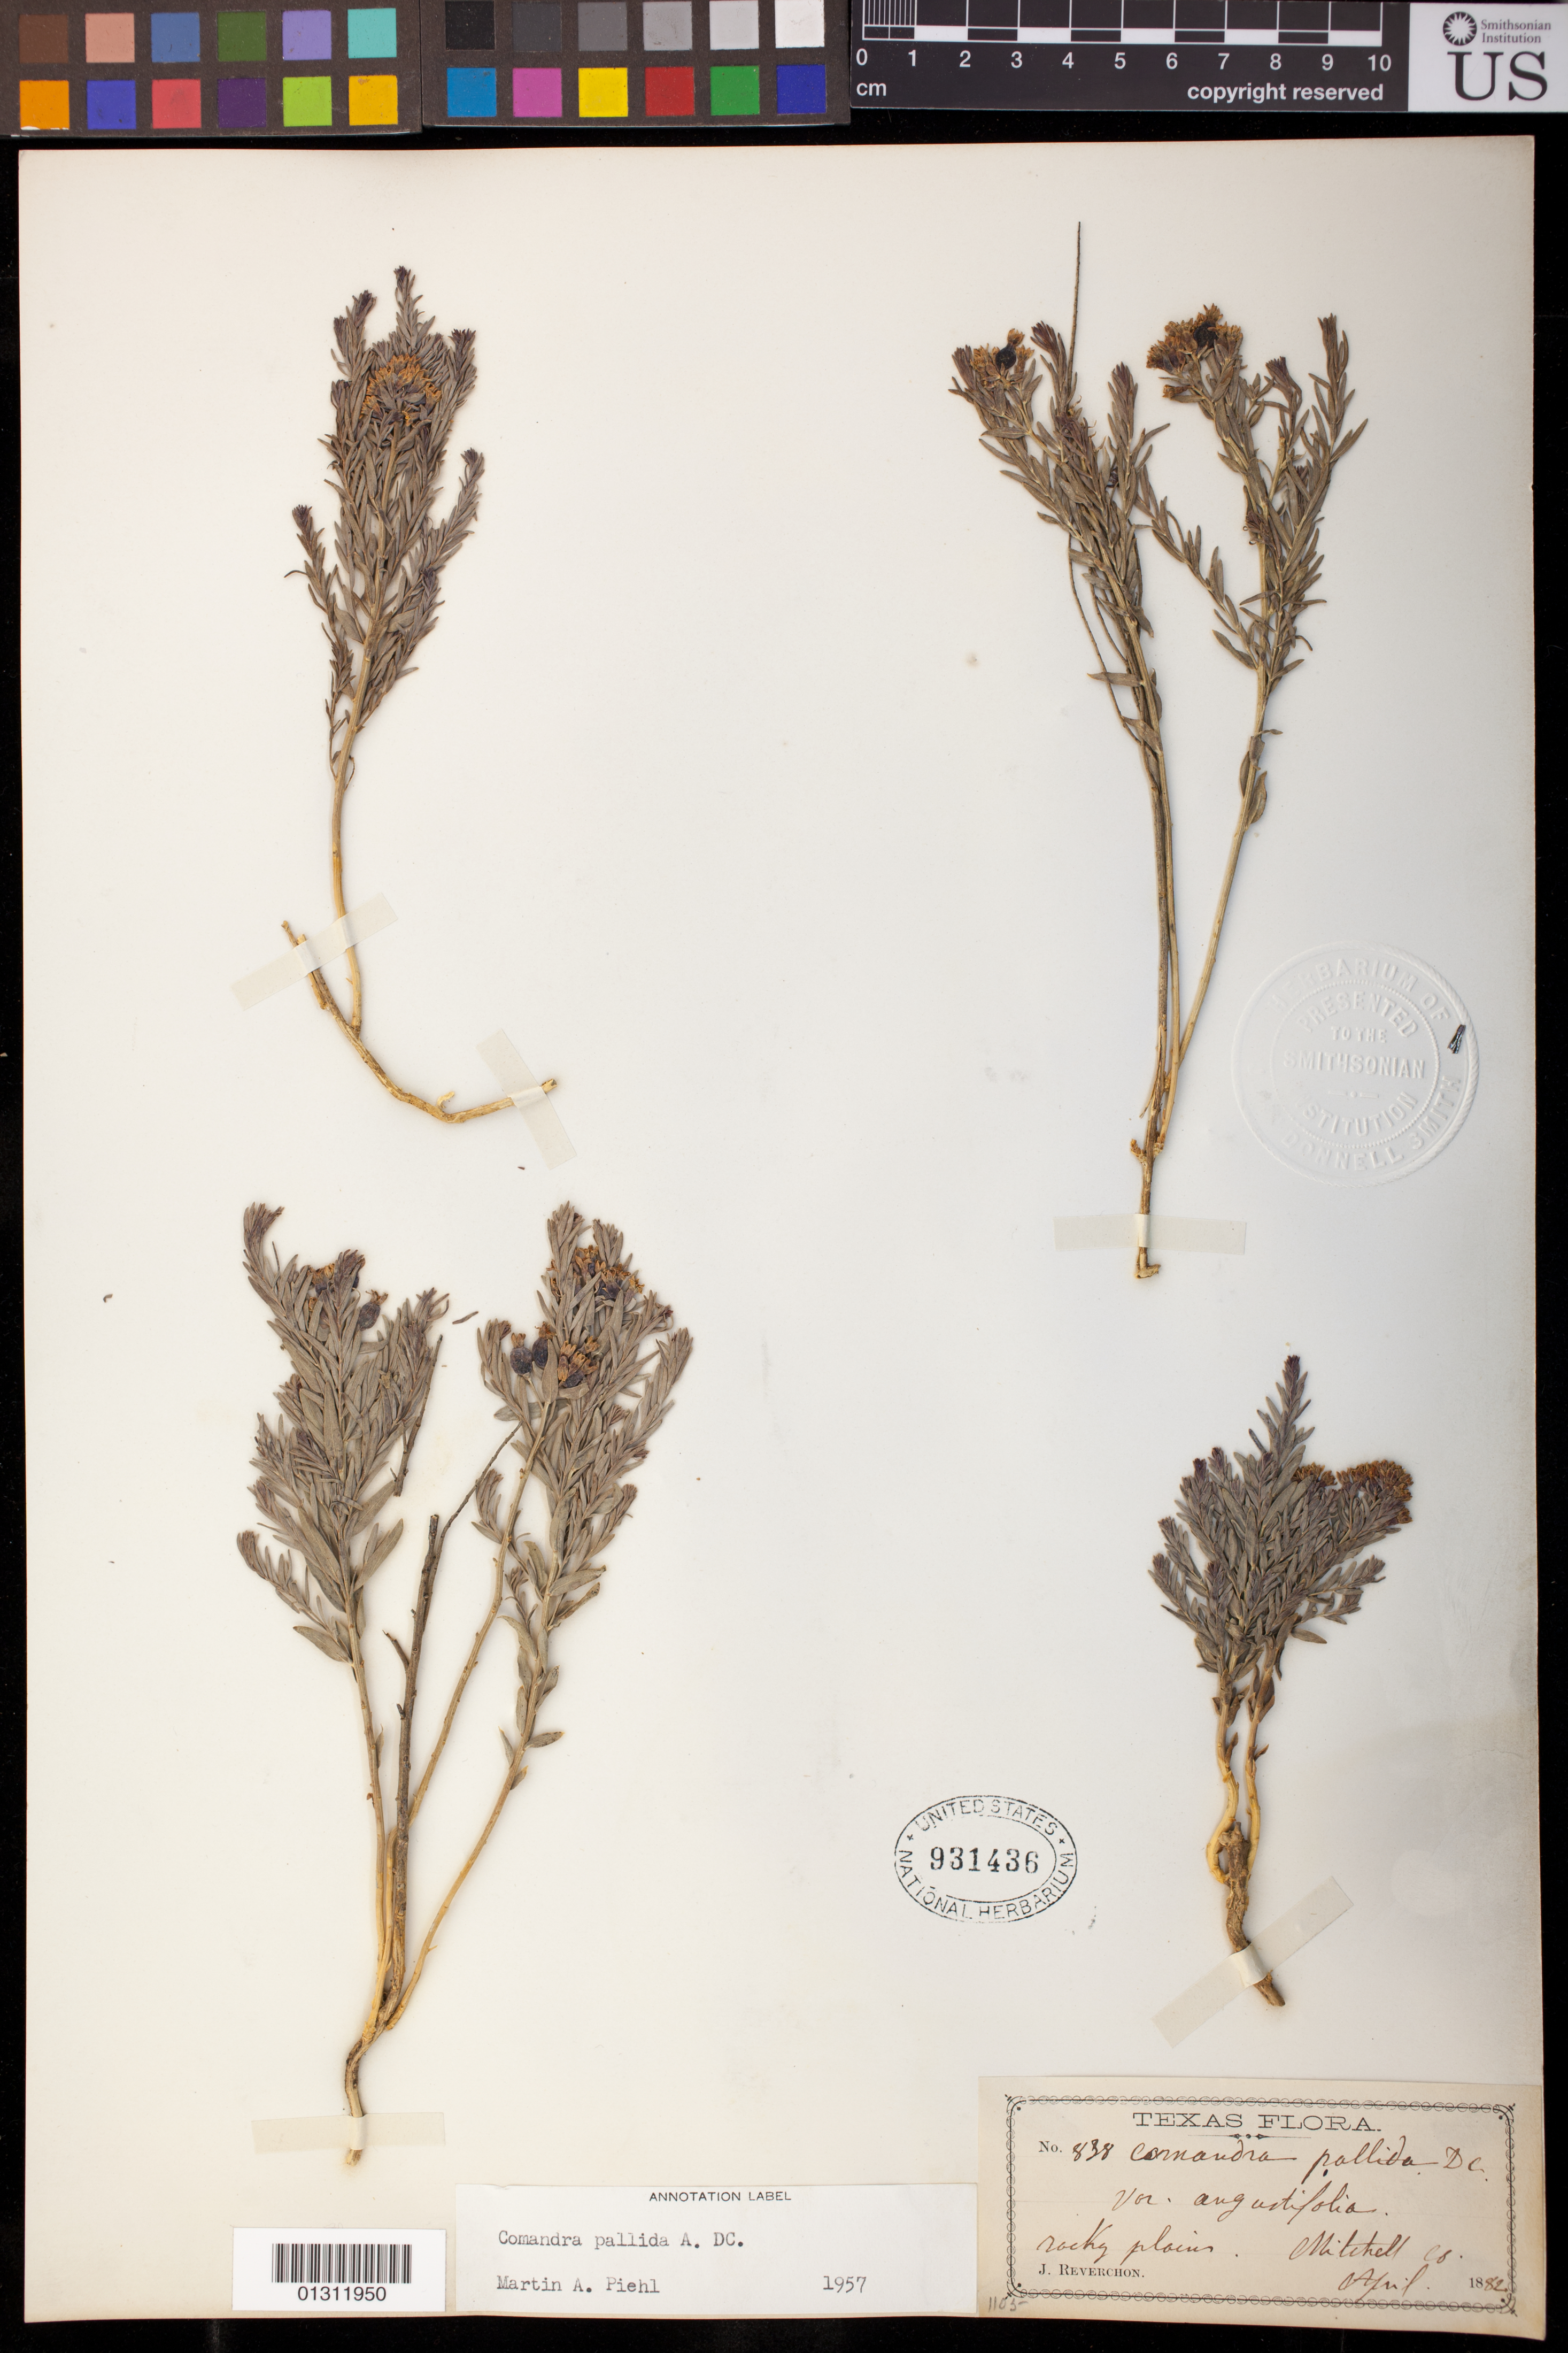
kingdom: Plantae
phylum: Tracheophyta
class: Magnoliopsida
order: Santalales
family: Comandraceae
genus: Comandra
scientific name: Comandra pallida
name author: A. DC.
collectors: J. Reverchon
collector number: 838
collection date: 1882-04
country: United States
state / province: Texas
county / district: Mitchell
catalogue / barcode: US 931436